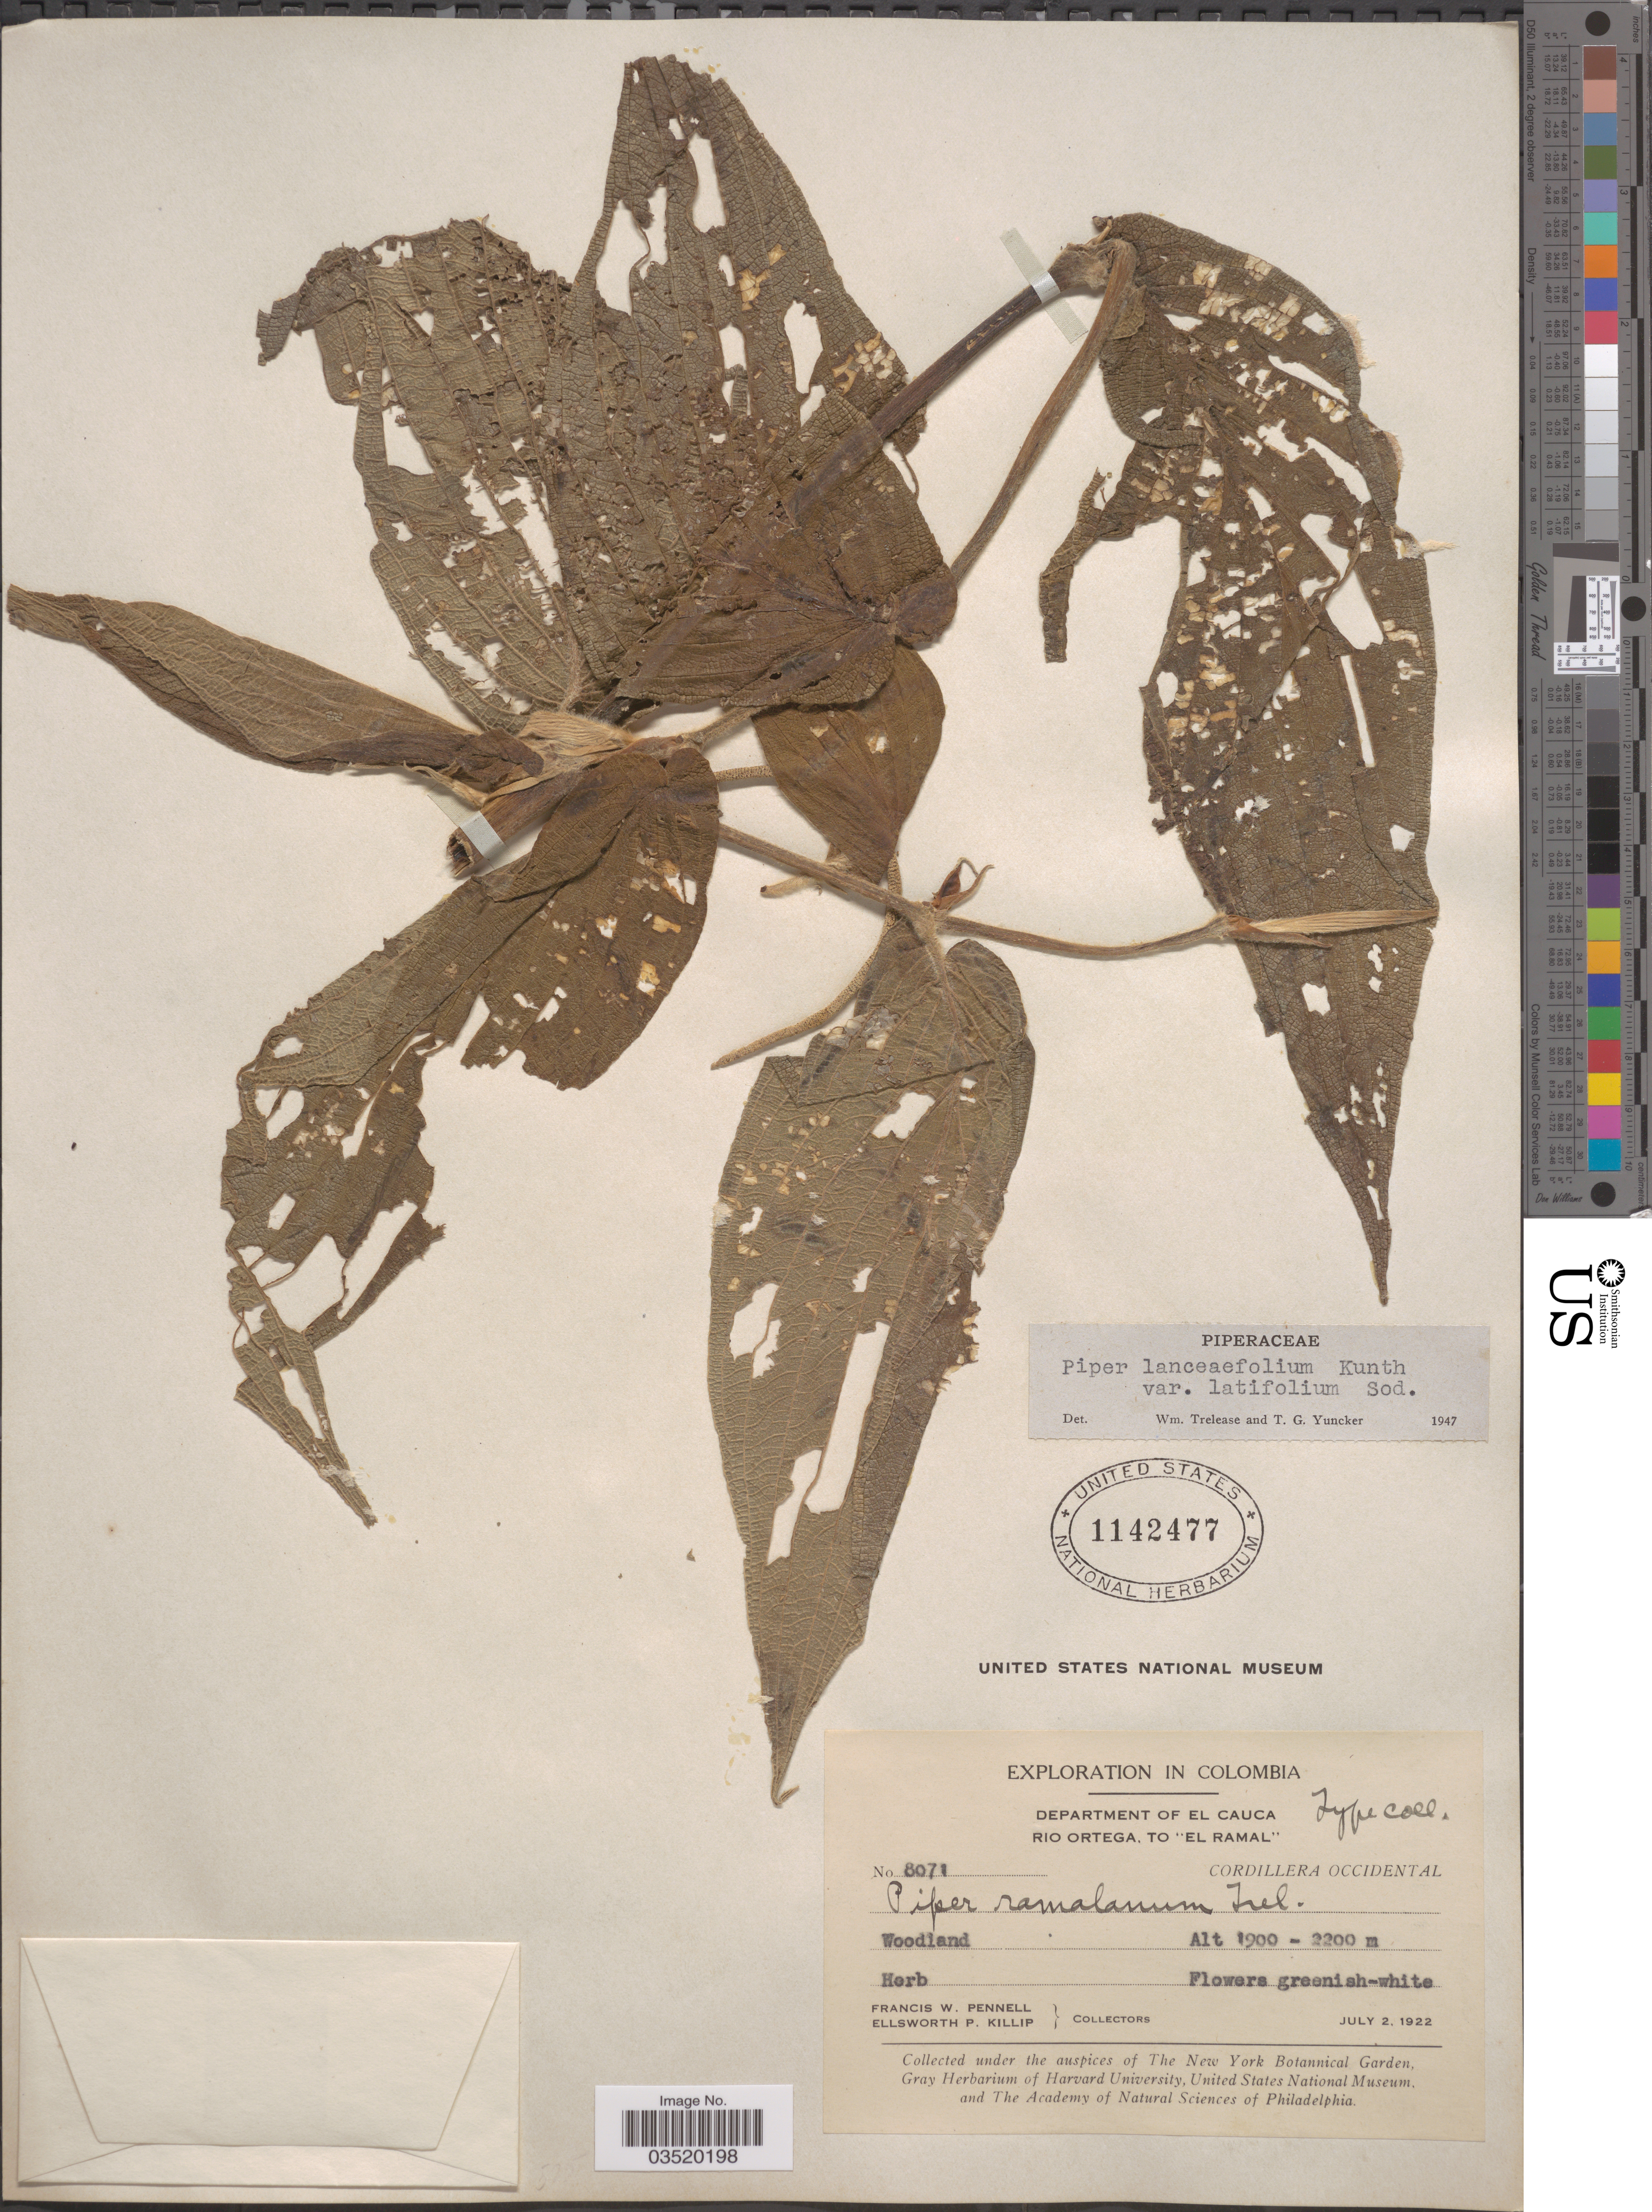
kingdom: Plantae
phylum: Tracheophyta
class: Magnoliopsida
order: Piperales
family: Piperaceae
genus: Piper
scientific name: Piper lanceifolium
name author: Kunth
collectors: F. W. Pennell & E. P. Killip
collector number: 8071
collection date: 1922-07-02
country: Colombia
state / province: Cauca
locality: Department of El Cauca. Rio Ortega, to "El Ramal". Cordillera Occidental.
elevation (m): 1900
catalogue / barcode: US 1142477